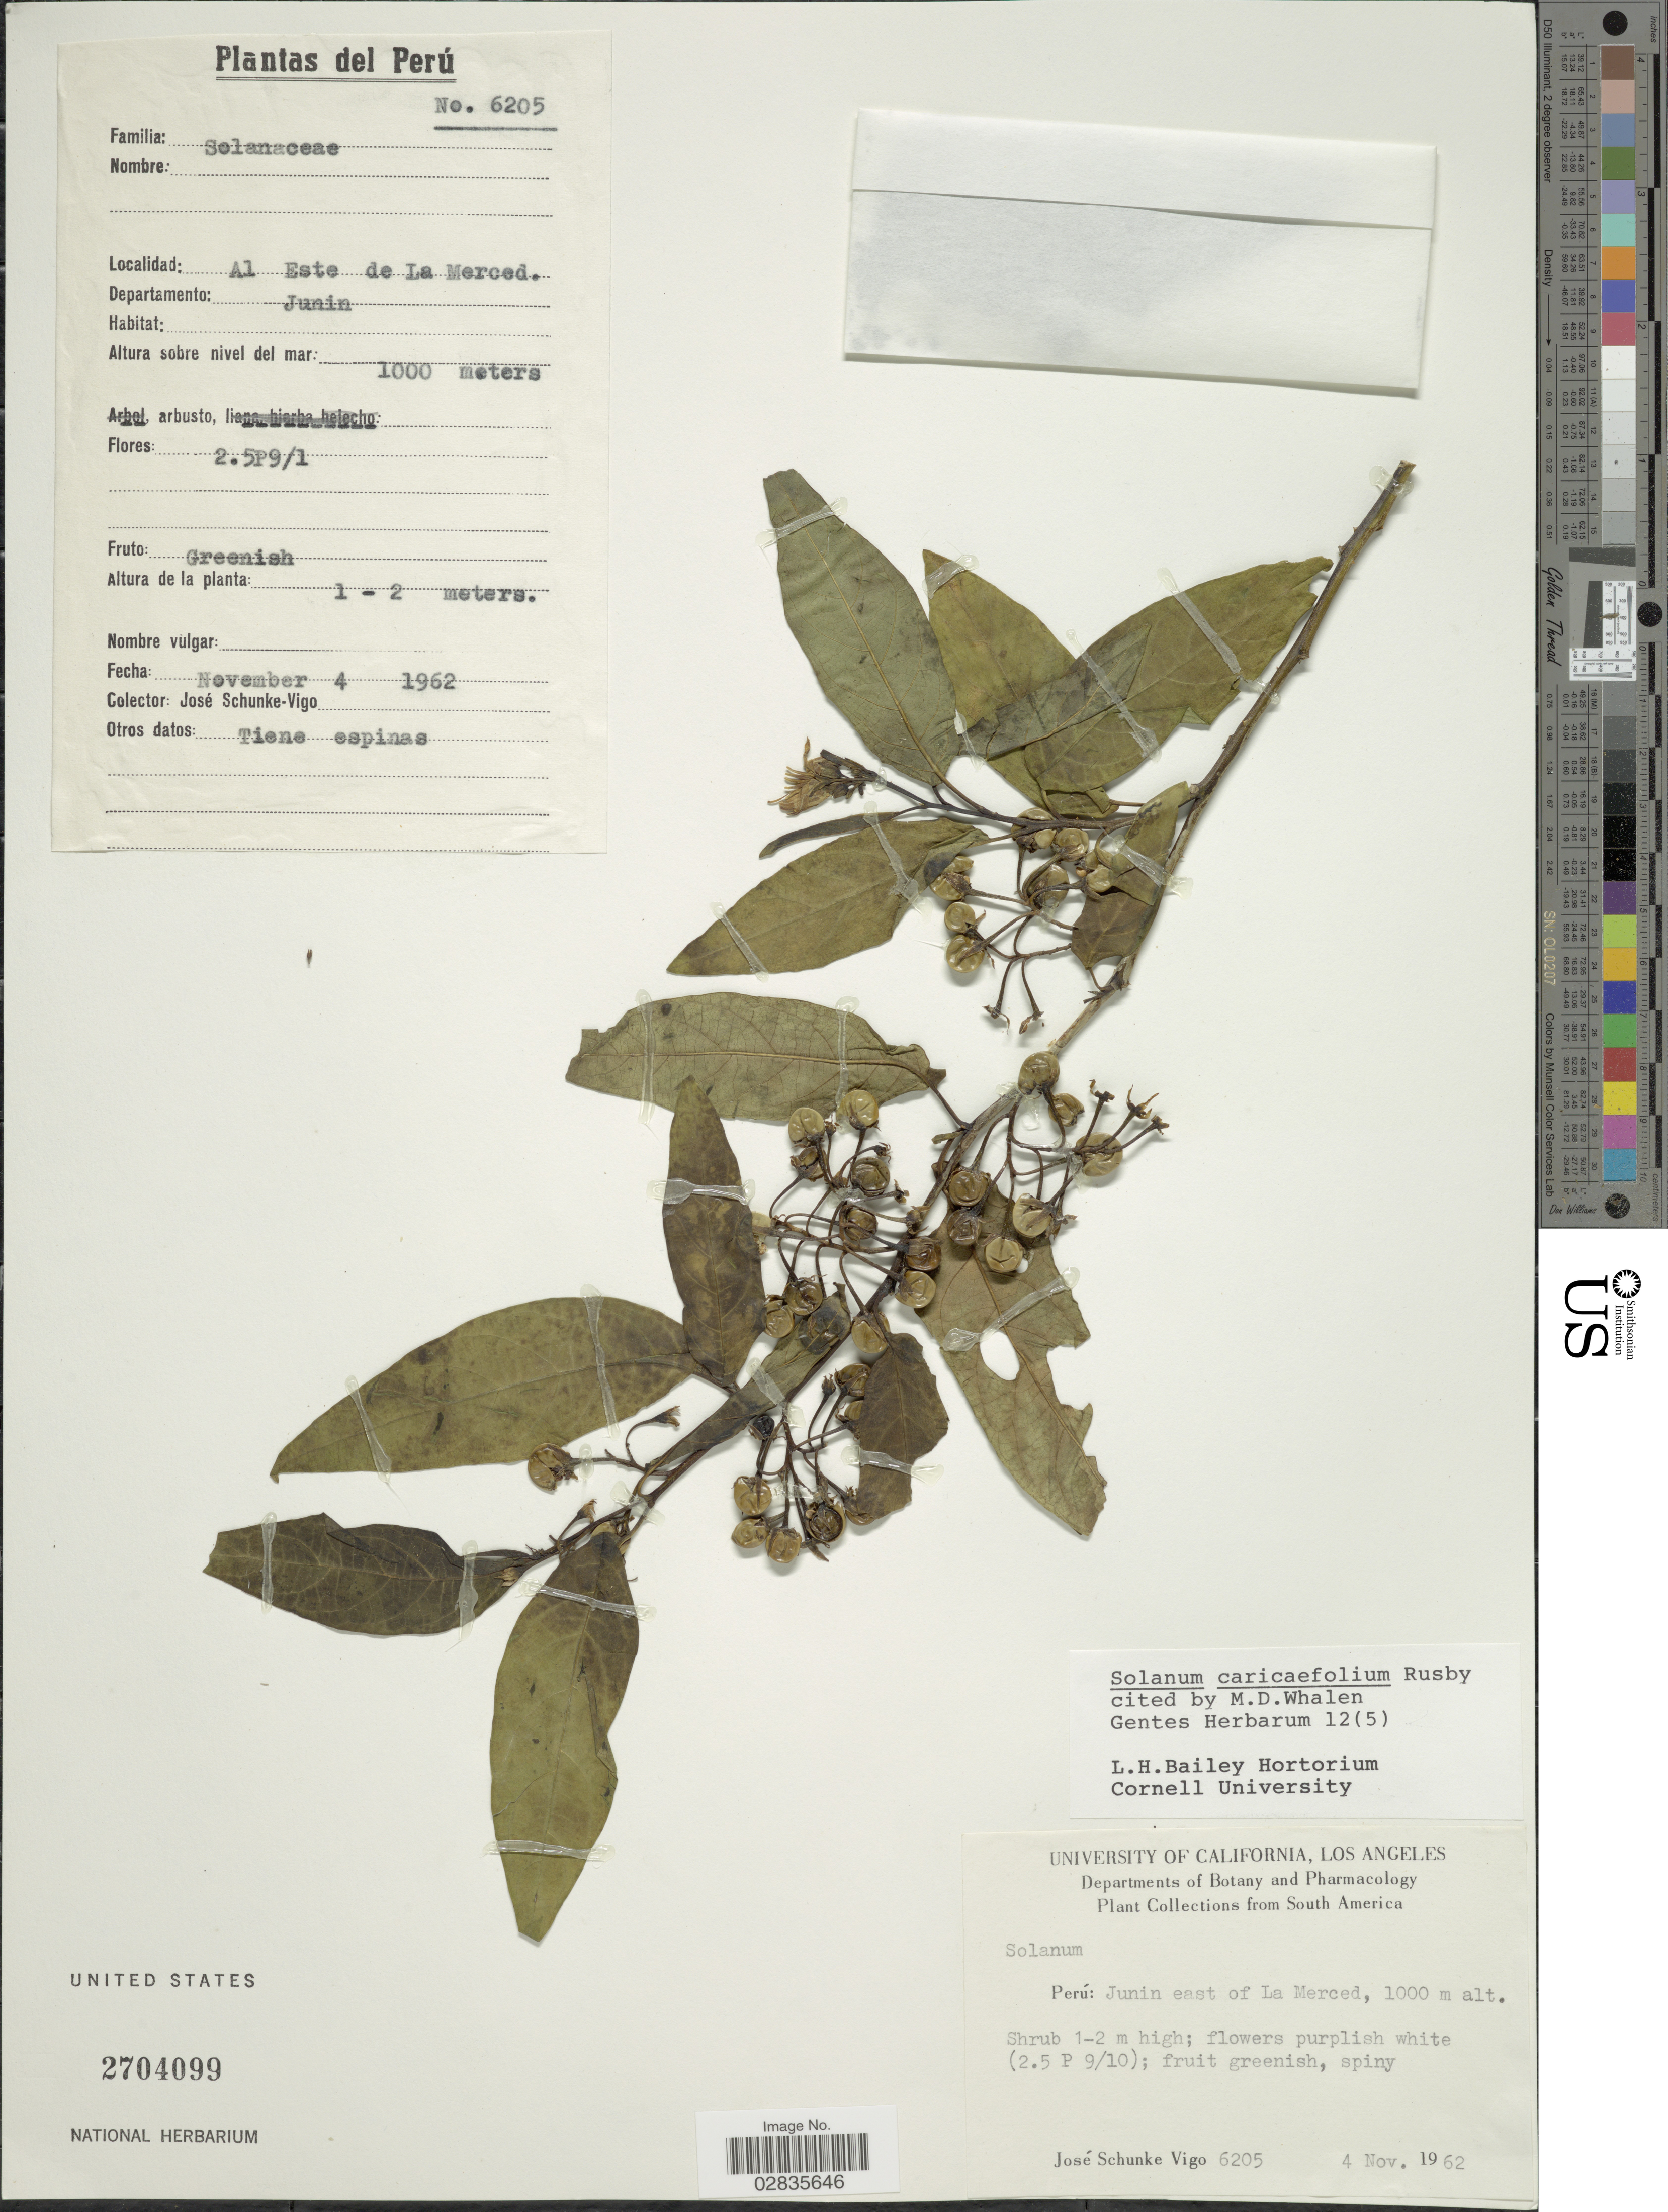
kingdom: Plantae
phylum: Tracheophyta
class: Magnoliopsida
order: Solanales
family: Solanaceae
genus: Solanum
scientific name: Solanum caricaefolium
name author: Rusby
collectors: J. Schunke Vigo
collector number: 6205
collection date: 1962-11-04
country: Peru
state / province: Junín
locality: Junin east of La Merced, al Este de La Merced, Departamento Junin.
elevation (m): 1000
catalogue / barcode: US 2704099